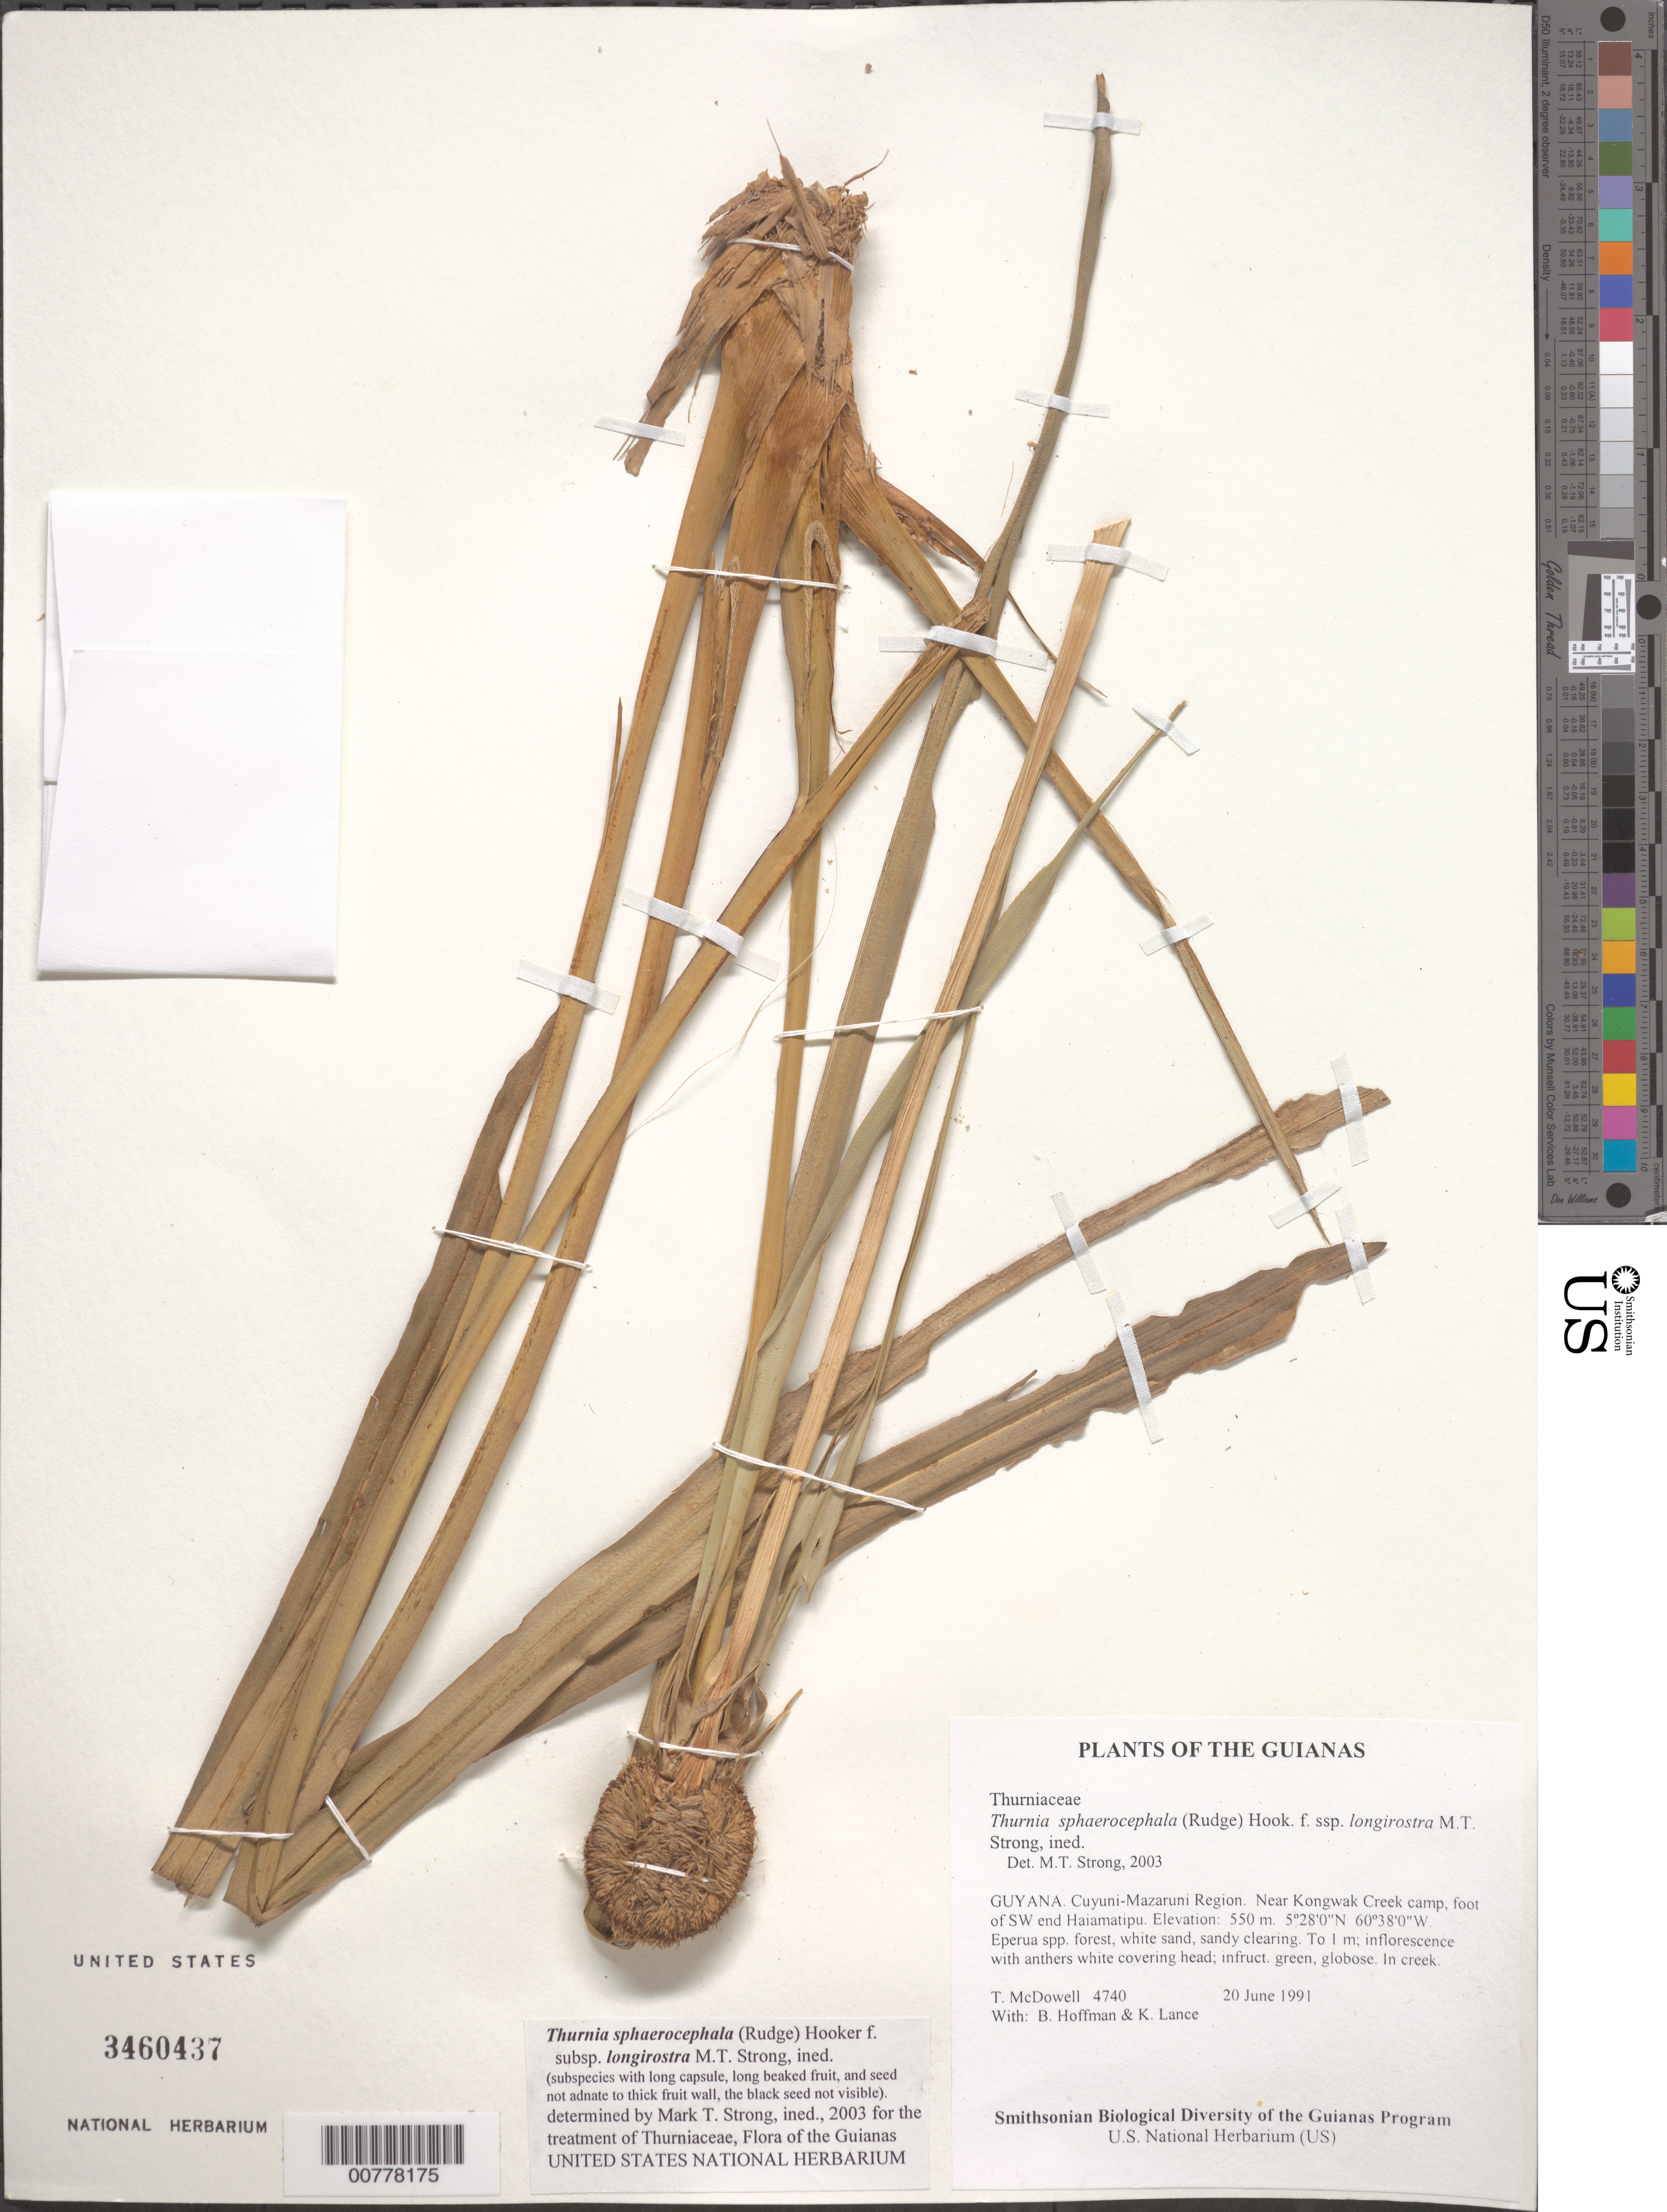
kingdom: Plantae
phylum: Tracheophyta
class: Liliopsida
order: Poales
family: Thurniaceae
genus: Thurnia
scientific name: Thurnia sphaerocephala subsp. longirostra M.T. Strong, ined.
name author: M.T. Strong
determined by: Strong, M. T., (US), Smithsonian Institution - National Museum of Natural History (UNITED STATES)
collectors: T. McDowell, B. Hoffman & K. Lance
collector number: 4740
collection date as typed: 20 June 1991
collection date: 1991-06-20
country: Guyana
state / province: Cuyuni-Mazaruni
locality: Near Kongwak Creek camp, foot of SW end Haiamatipu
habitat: Eperua spp. forest, white sand, sandy clearing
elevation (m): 550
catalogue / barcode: US 3460437